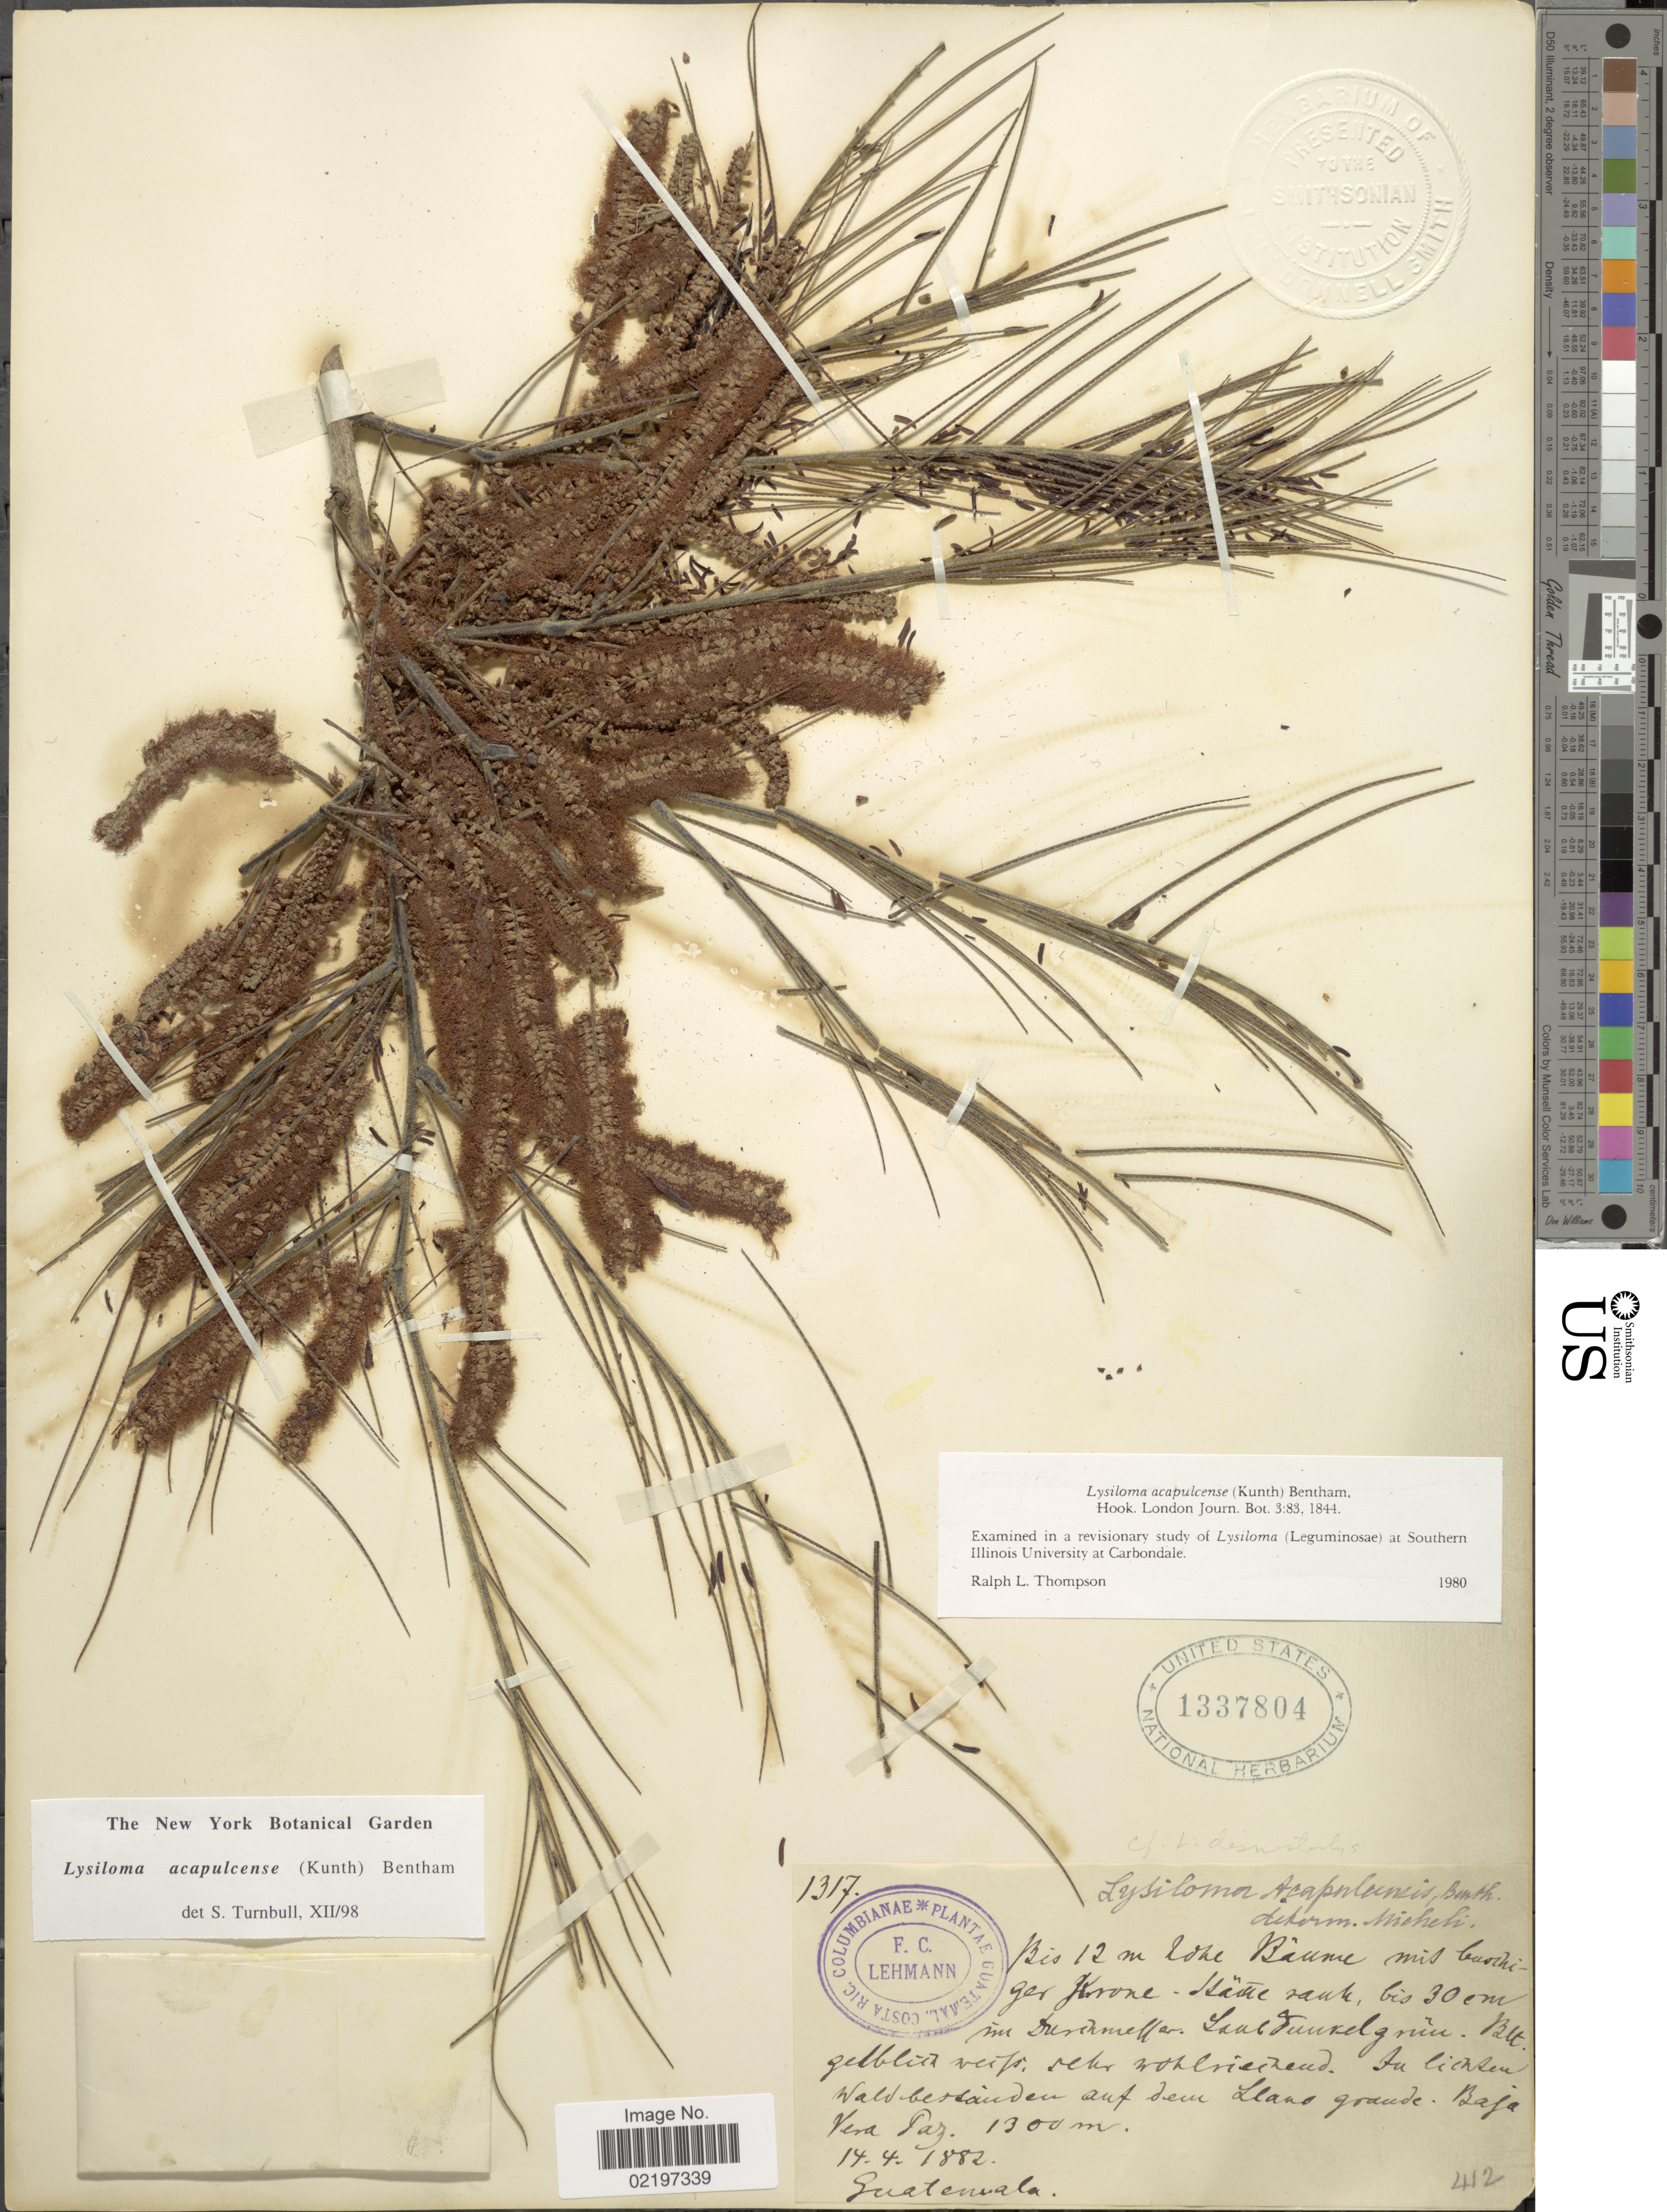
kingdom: Plantae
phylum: Tracheophyta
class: Magnoliopsida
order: Fabales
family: Fabaceae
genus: Lysiloma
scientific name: Lysiloma acapulcense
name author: (Kunth) Benth.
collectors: F. C. Lehmann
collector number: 1317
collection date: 1882-04-14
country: Guatemala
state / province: Baja Verapaz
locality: Auf dem Llano grande, Baja Vera Paz.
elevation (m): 1300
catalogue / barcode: US 1337804